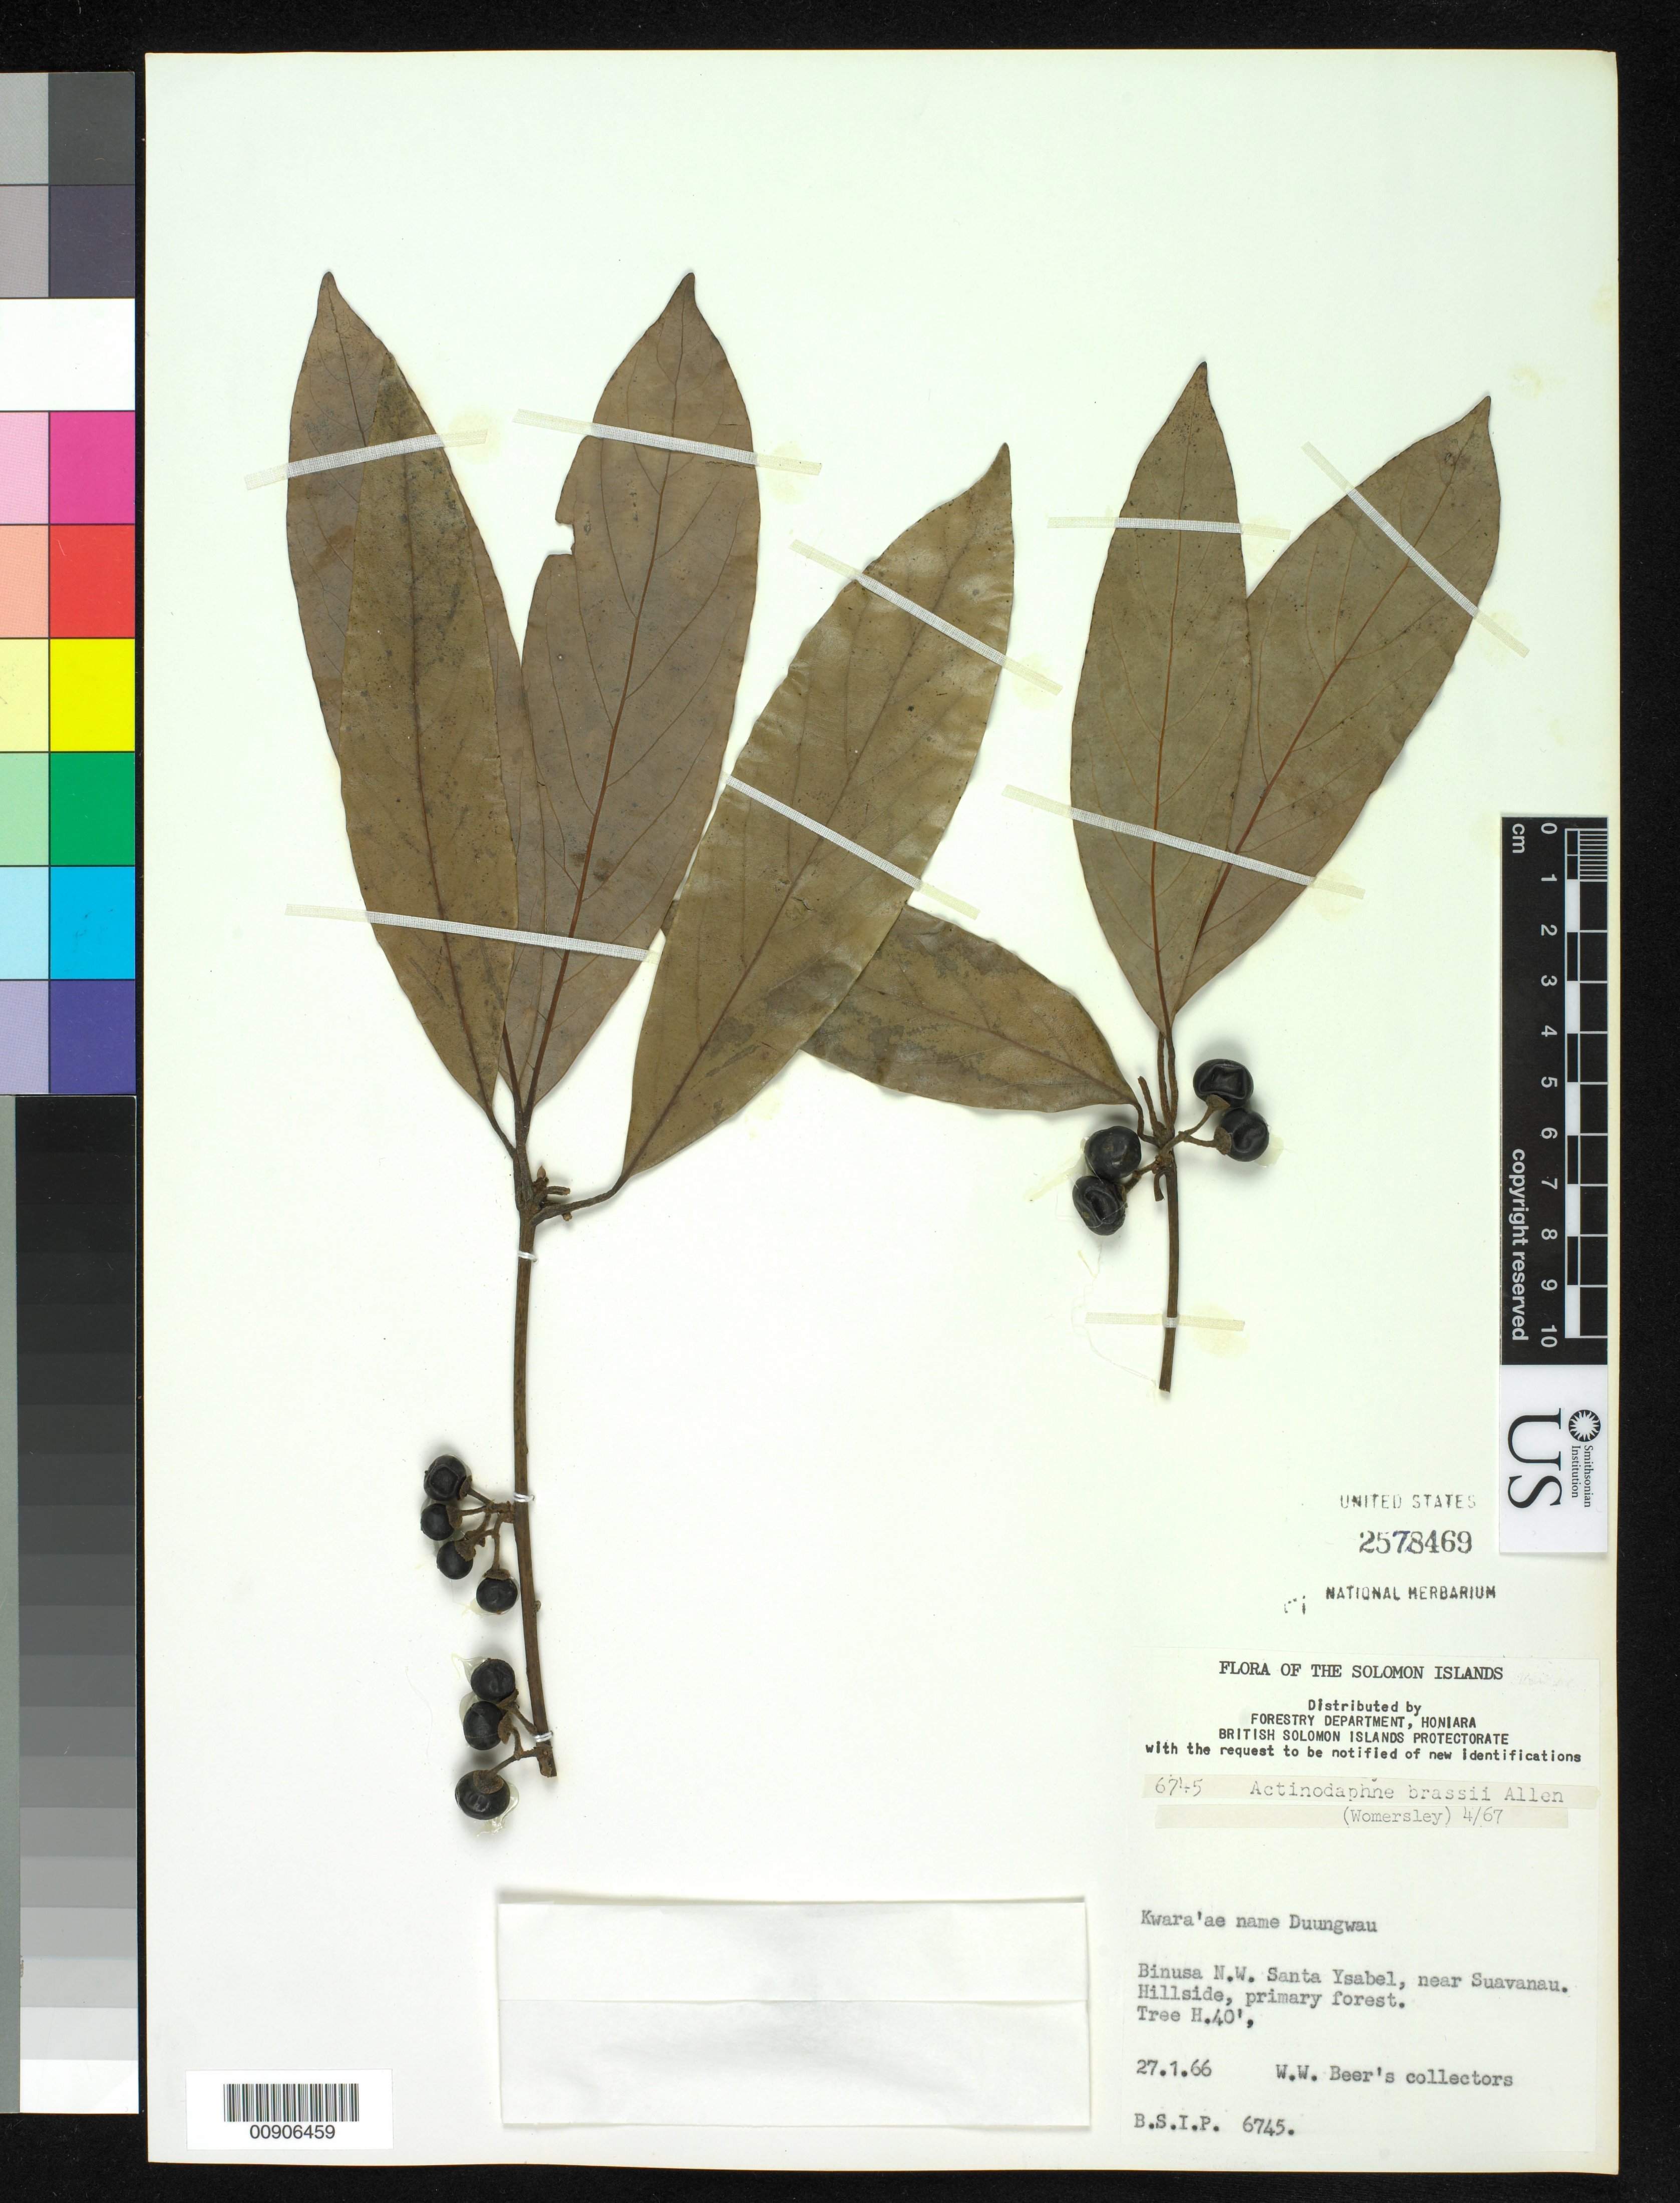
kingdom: Plantae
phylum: Tracheophyta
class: Magnoliopsida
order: Laurales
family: Lauraceae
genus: Actinodaphne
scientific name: Actinodaphne brassii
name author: C.K. Allen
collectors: W. Beer's Collectors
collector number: BSIP 6745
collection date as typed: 27 Jan 1966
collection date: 1966-01-27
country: Solomon Islands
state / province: Isabel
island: Santa Isabel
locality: Binusa NW Santa Isabel, near Suavanau; hillside, primary forest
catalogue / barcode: US 2578469